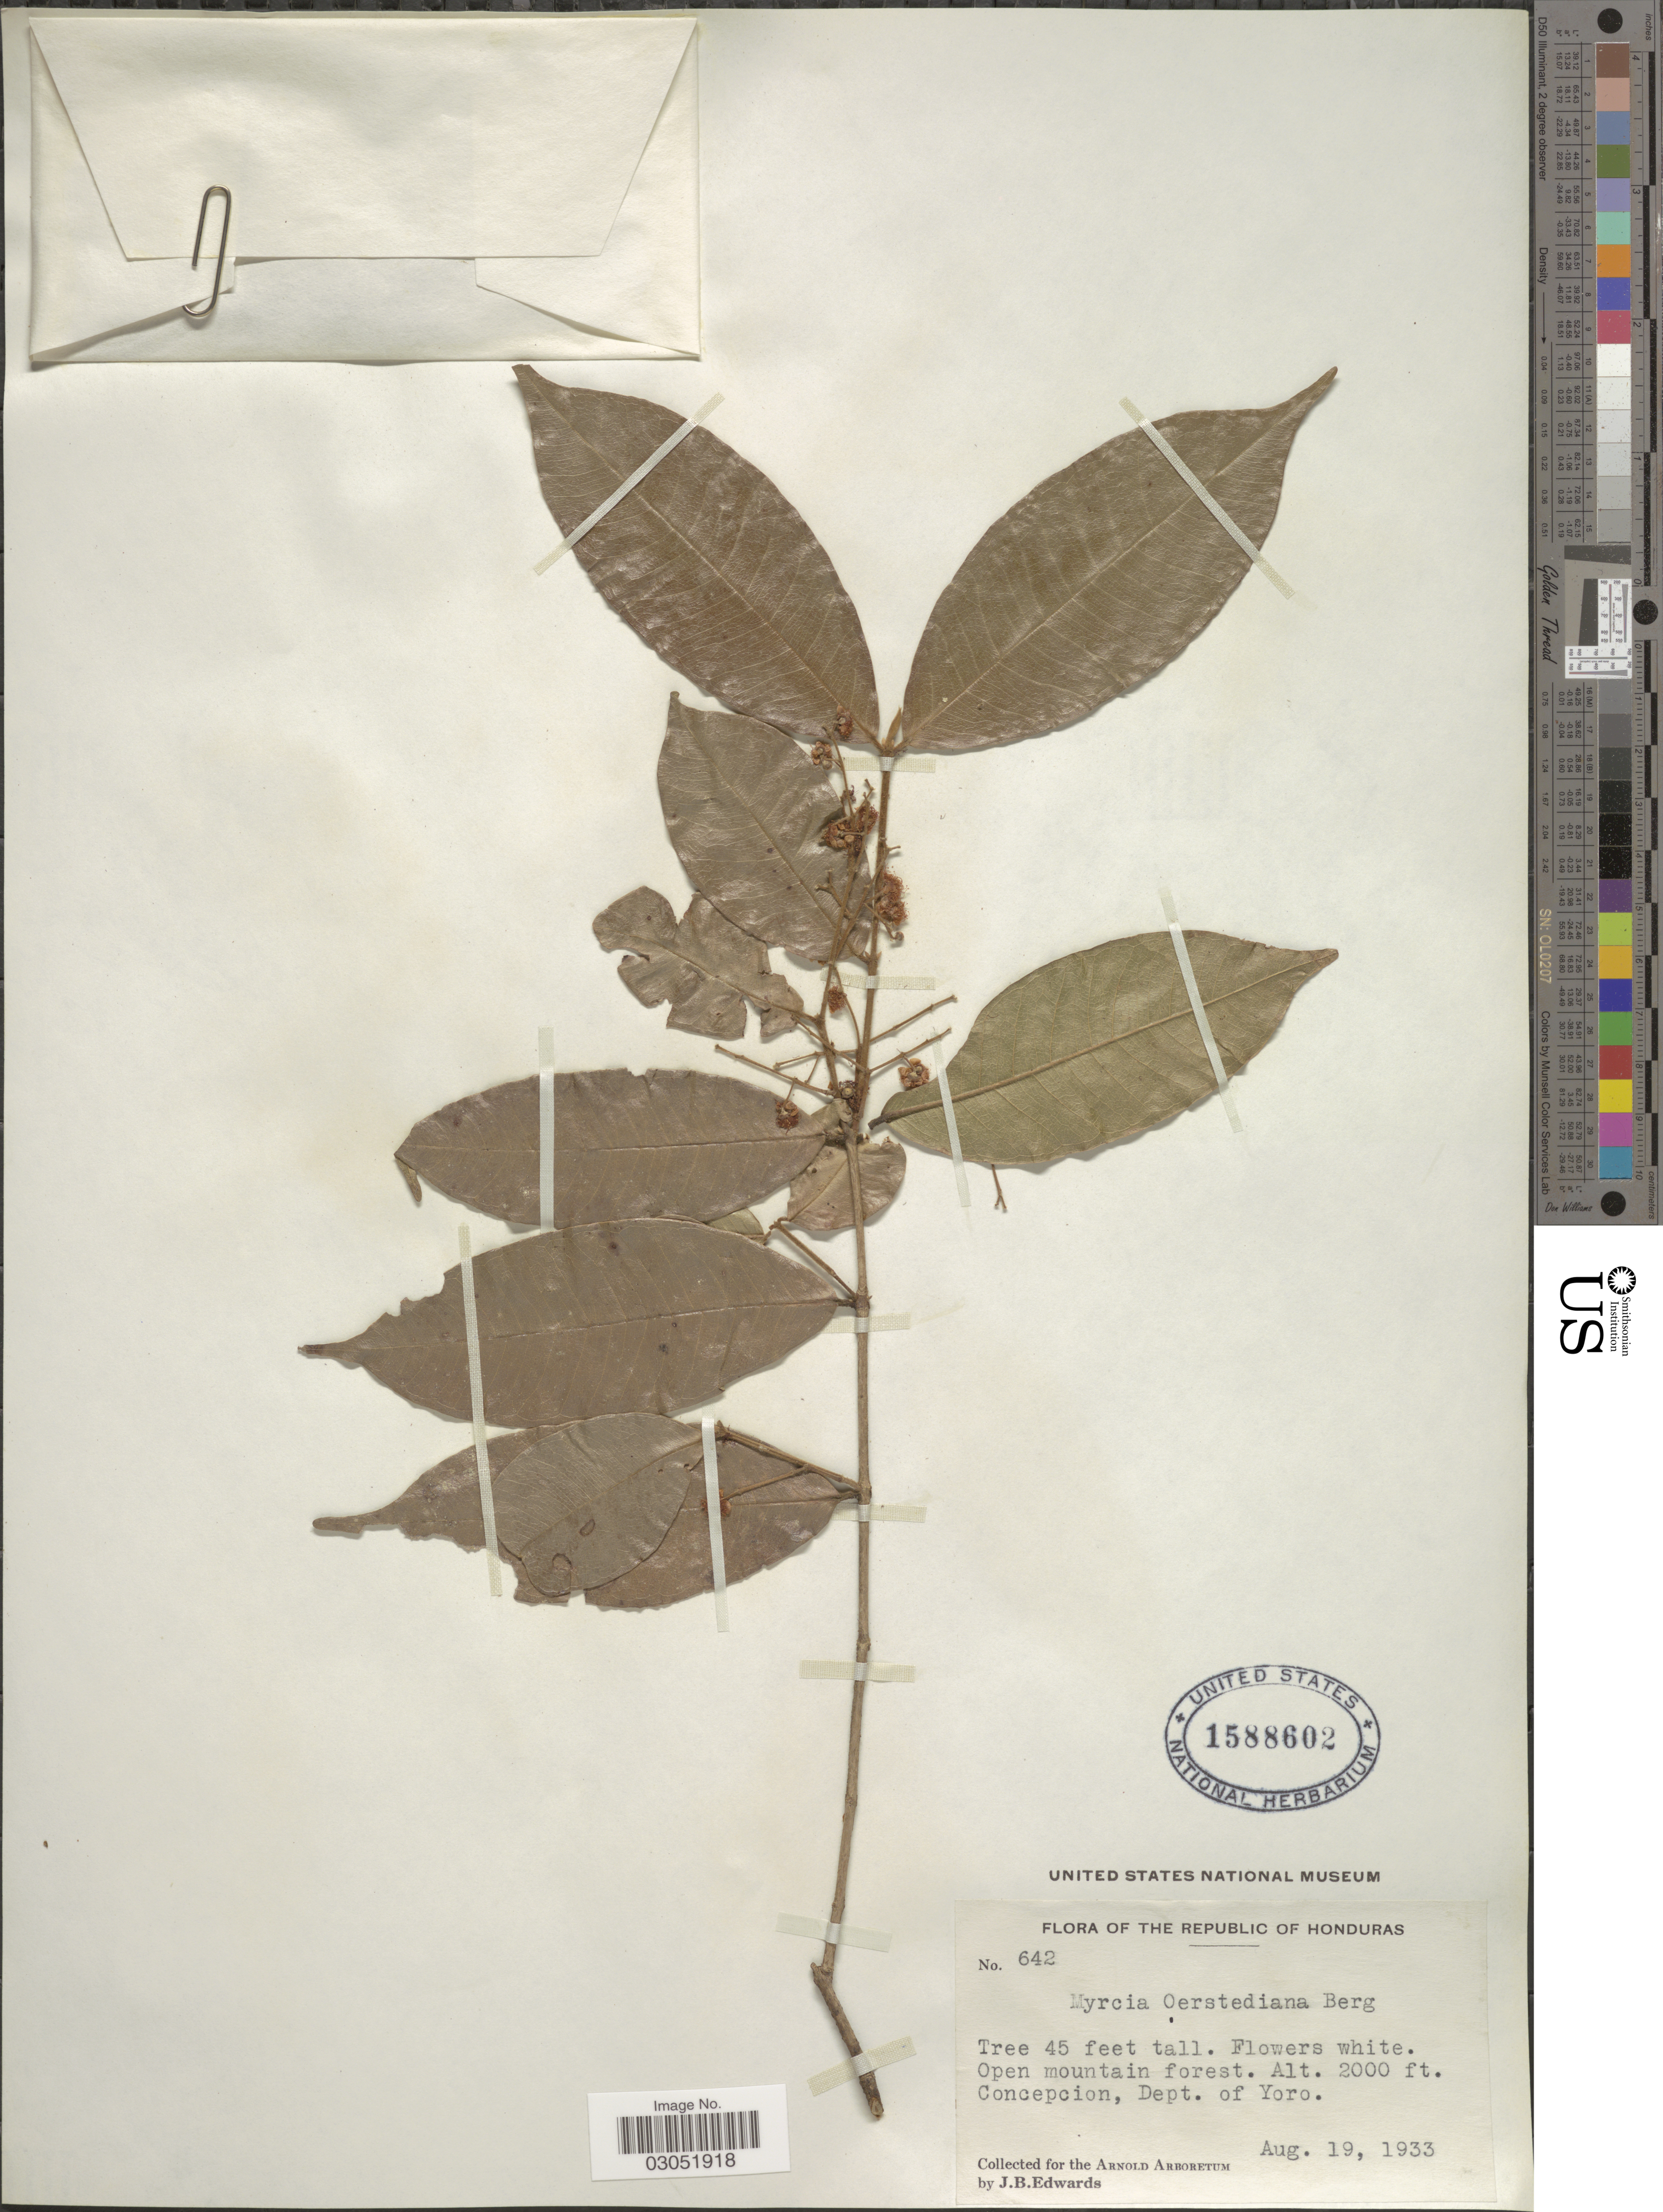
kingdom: Plantae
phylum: Tracheophyta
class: Magnoliopsida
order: Myrtales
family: Myrtaceae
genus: Myrcia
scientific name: Myrcia splendens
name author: (Sw.) DC.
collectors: J. B. Edwards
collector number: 642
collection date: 1933-08-19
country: Honduras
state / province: Yoro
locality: The Republic of Honduras. Open mountain in forest. Concepcion, Dept. of Yoro.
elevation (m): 610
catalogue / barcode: US 1588602